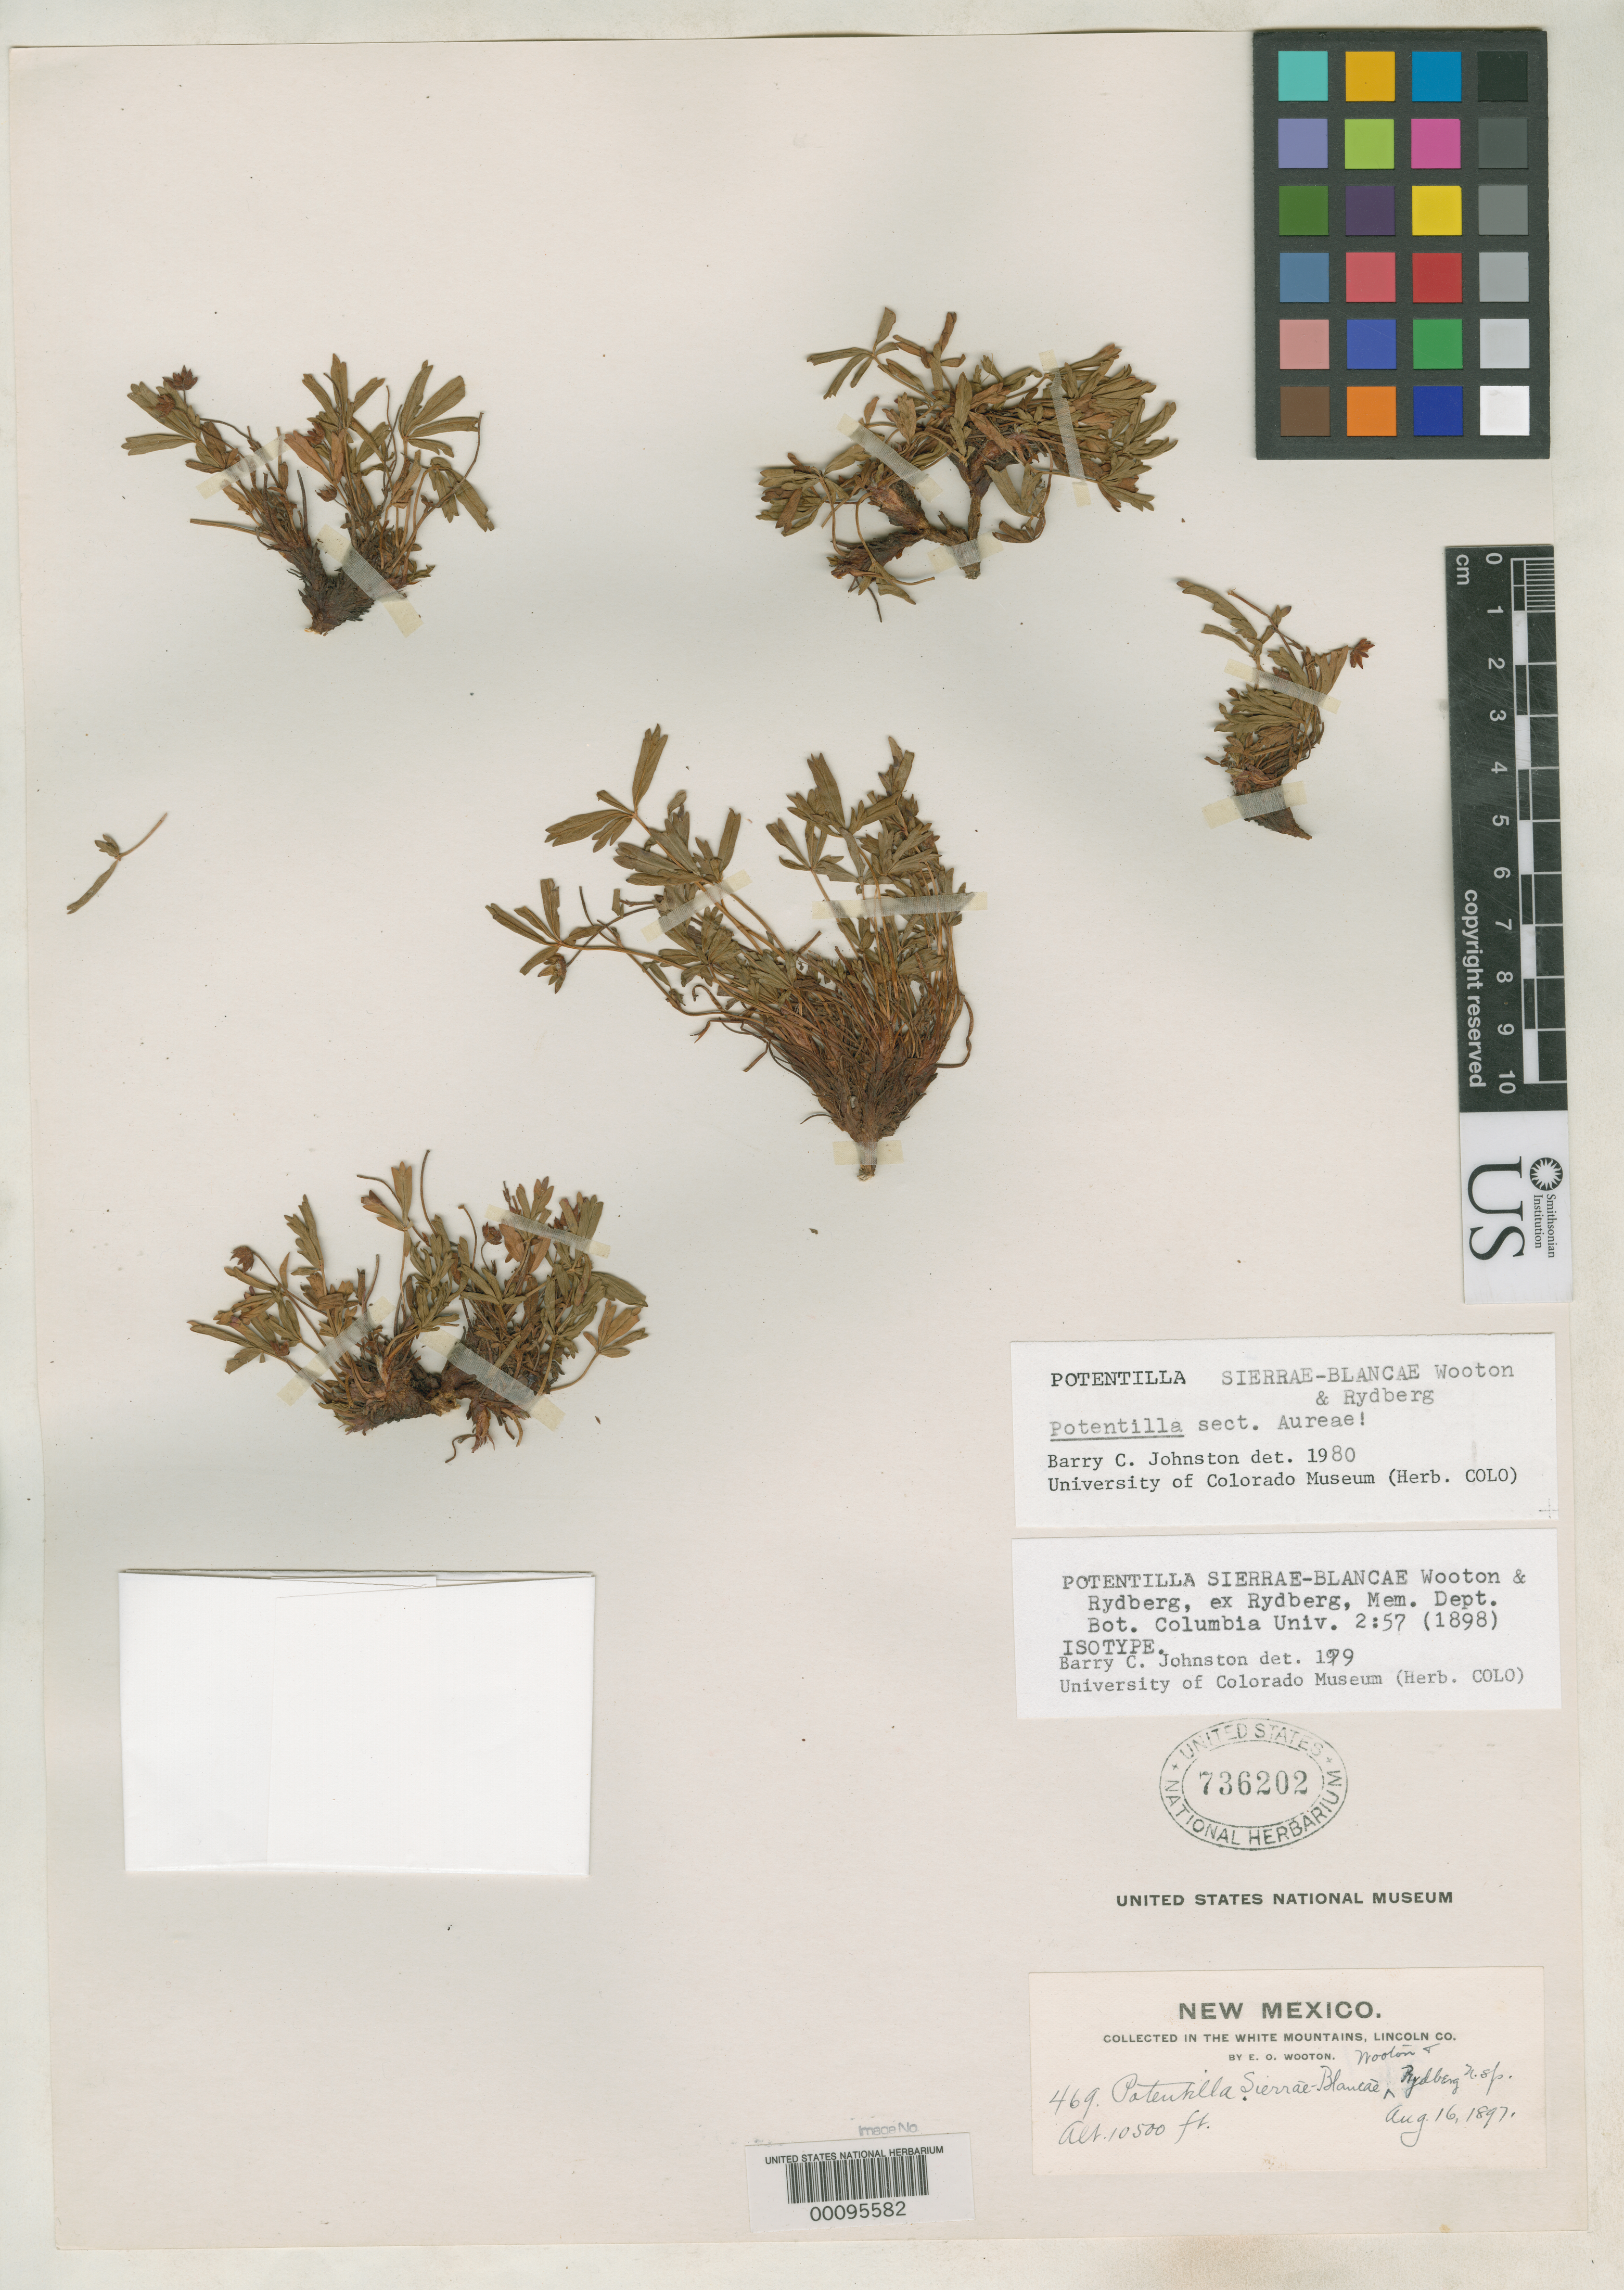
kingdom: Plantae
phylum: Tracheophyta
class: Magnoliopsida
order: Rosales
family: Rosaceae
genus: Potentilla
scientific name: Potentilla sierrae-blancae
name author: Wooton & Rydb.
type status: Isotype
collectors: E. O. Wooton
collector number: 469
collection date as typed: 16 Aug 1897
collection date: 1897-08-16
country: United States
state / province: New Mexico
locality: Cohite Mts.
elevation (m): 3200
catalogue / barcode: US 736202